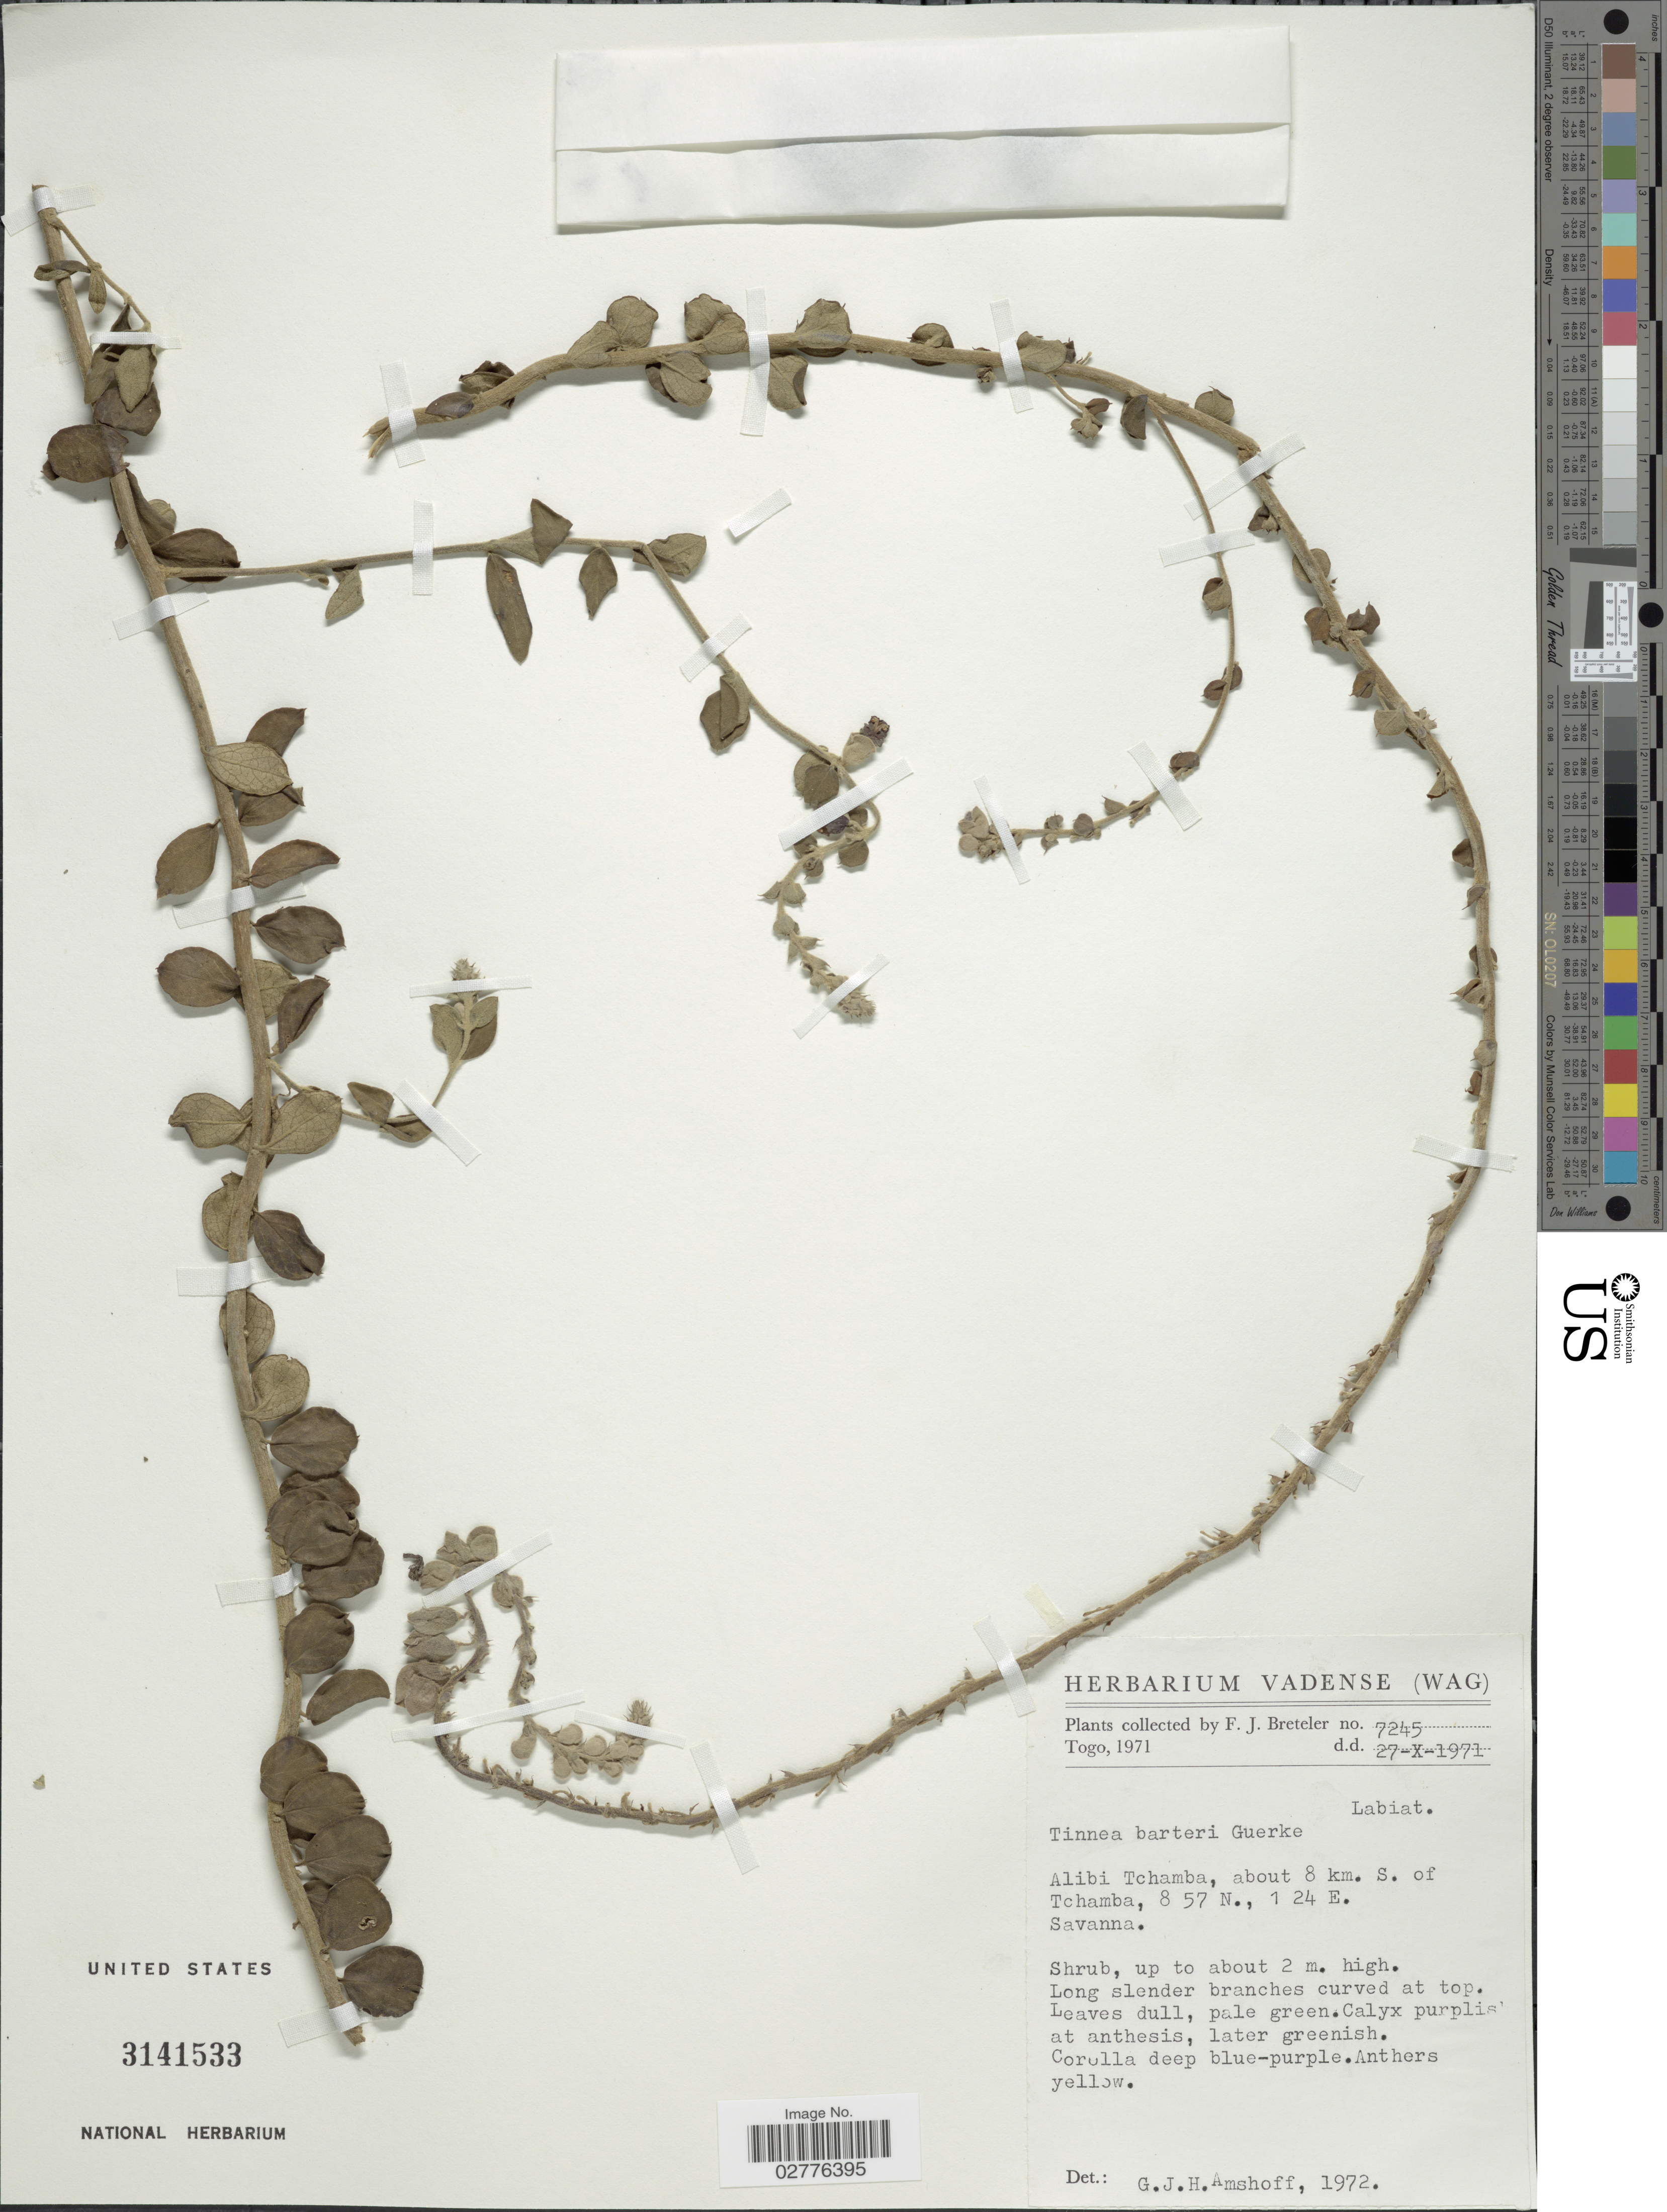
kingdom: Plantae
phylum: Tracheophyta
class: Magnoliopsida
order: Lamiales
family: Lamiaceae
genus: Tinnea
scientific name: Tinnea barteri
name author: Gürke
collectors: F. J. Breteler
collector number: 7245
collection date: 1971-10-27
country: Togo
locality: Alibi Tchamba, about 8 km. S. of Tchamba.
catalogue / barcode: US 3141533